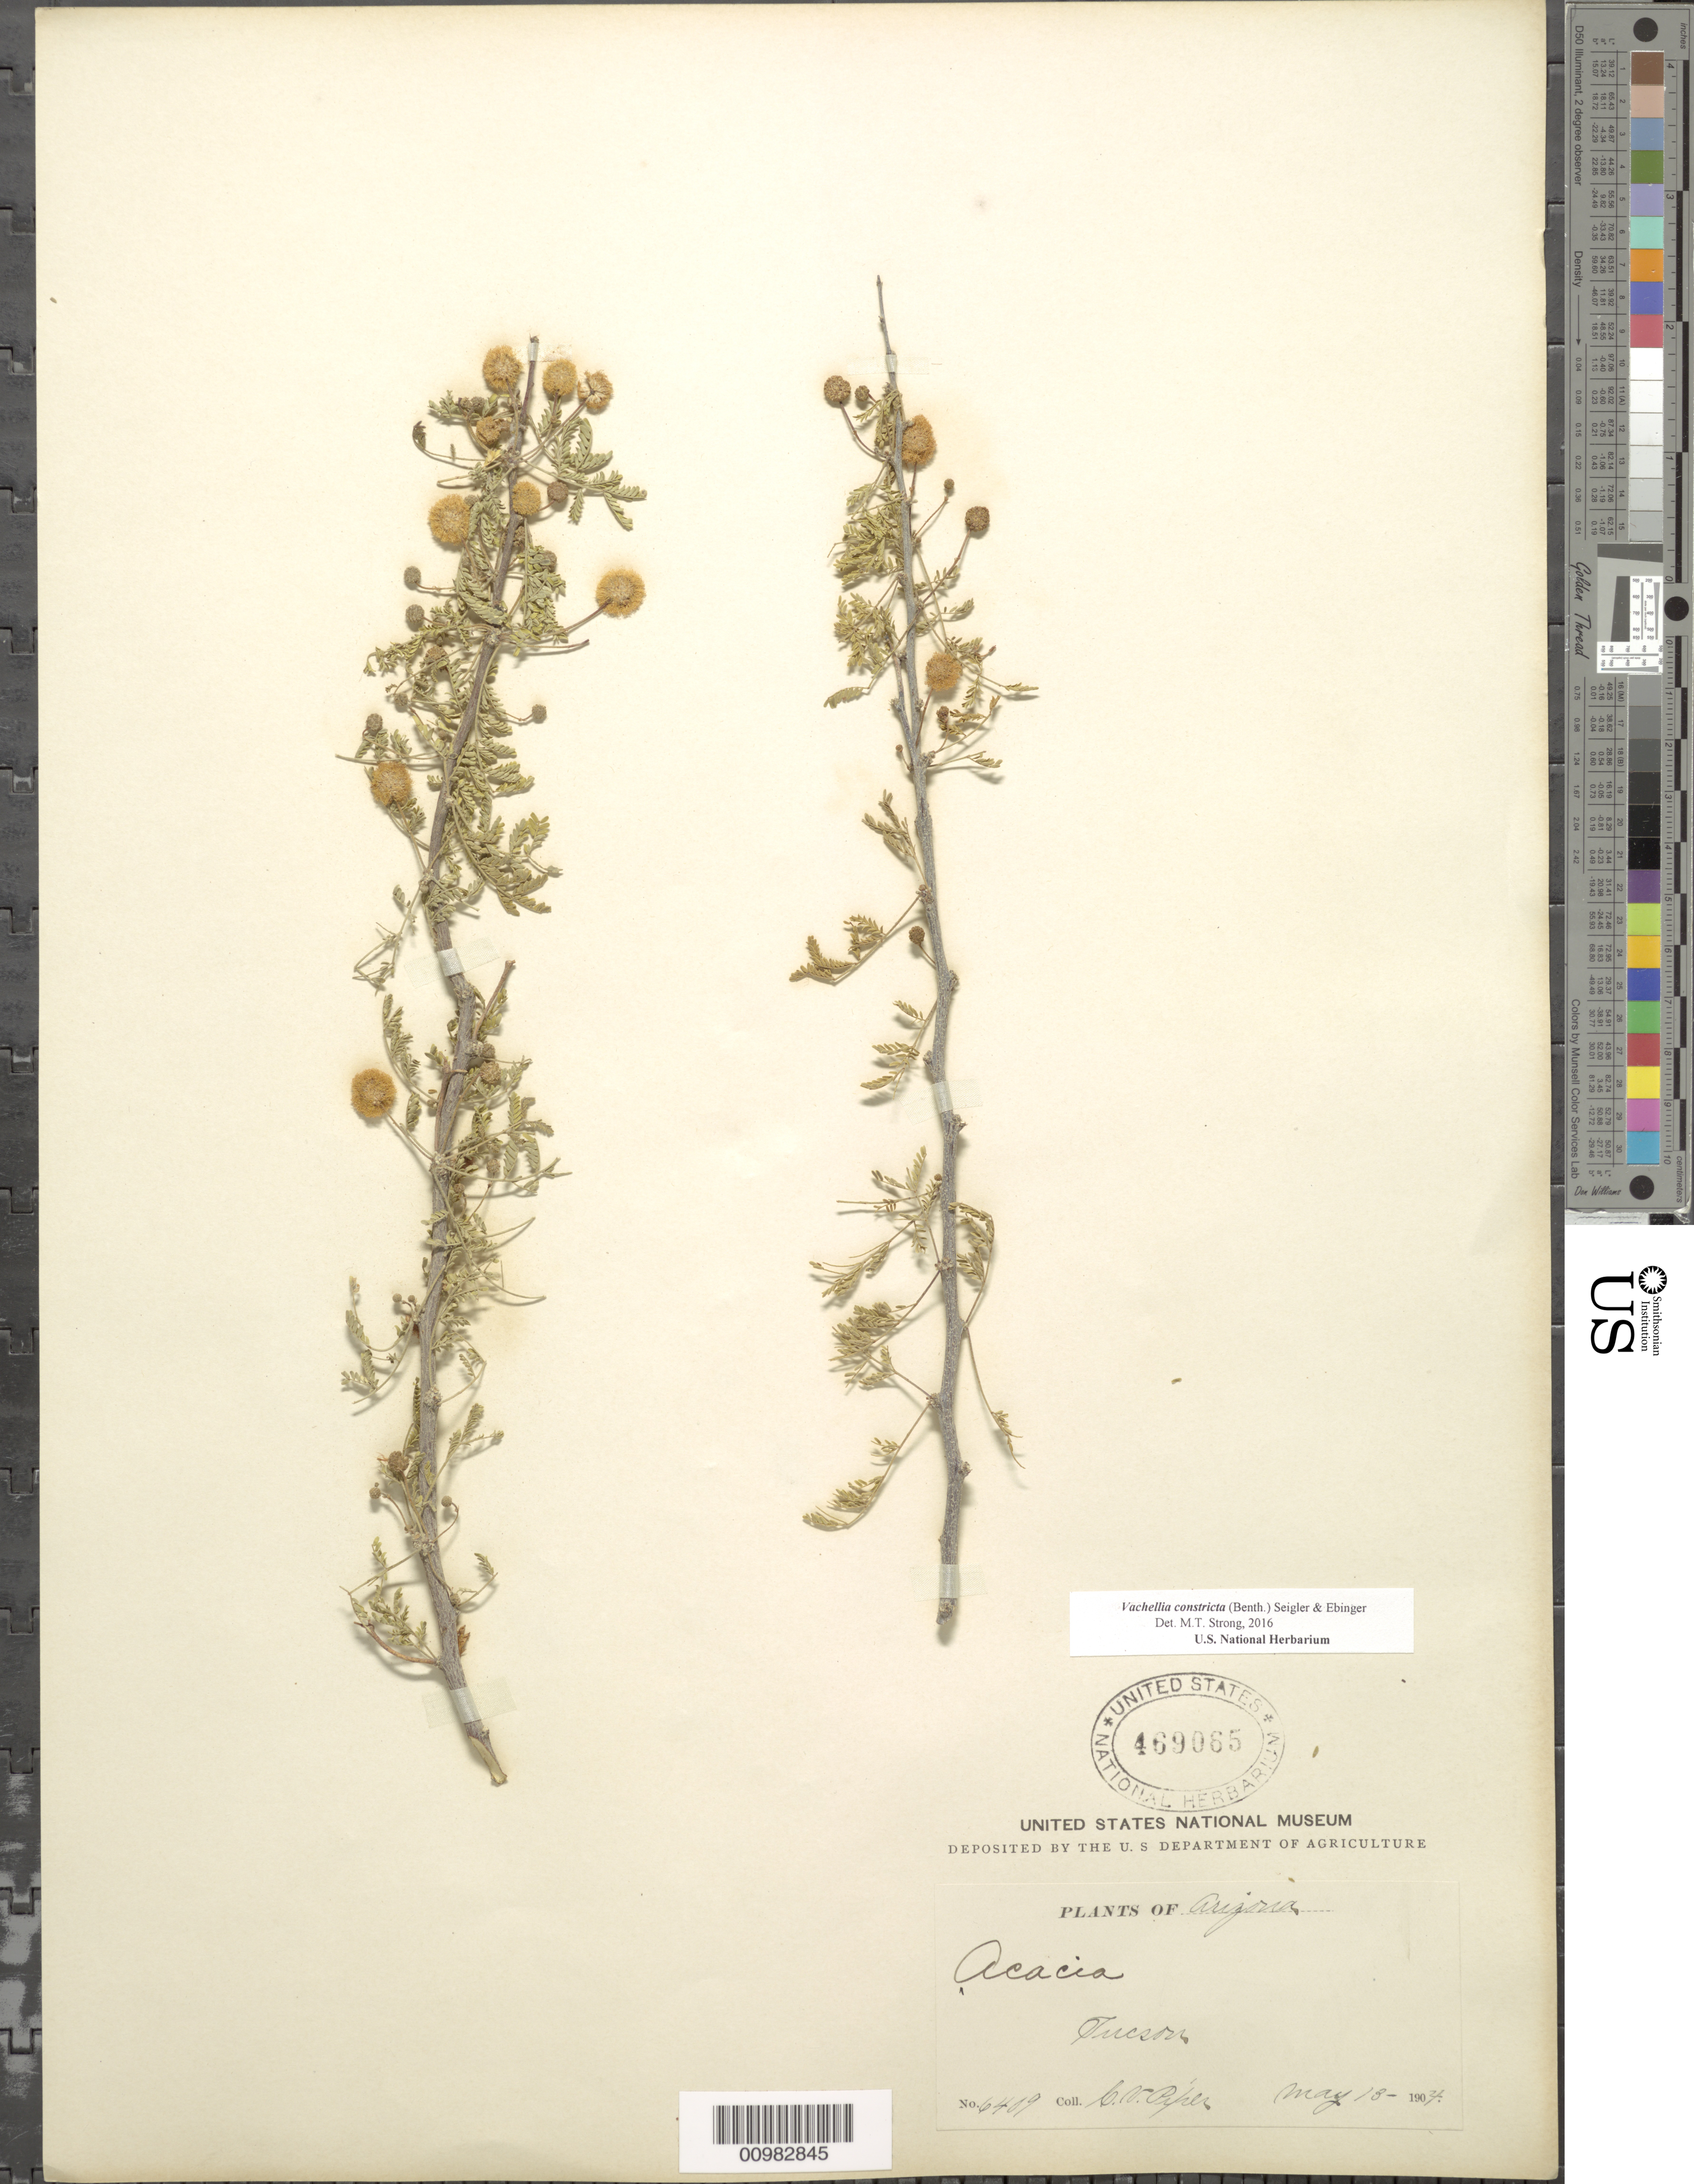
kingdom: Plantae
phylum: Tracheophyta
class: Magnoliopsida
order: Fabales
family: Fabaceae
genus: Vachellia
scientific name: Vachellia constricta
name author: (Benth.) Seigler & Ebinger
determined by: Strong, M. T., (US), Smithsonian Institution - National Museum of Natural History (UNITED STATES)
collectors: C. V. Piper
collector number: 6409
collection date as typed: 18 May 1904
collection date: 1904-05-18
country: United States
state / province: Arizona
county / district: Pima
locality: Tucson.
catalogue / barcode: US 469065